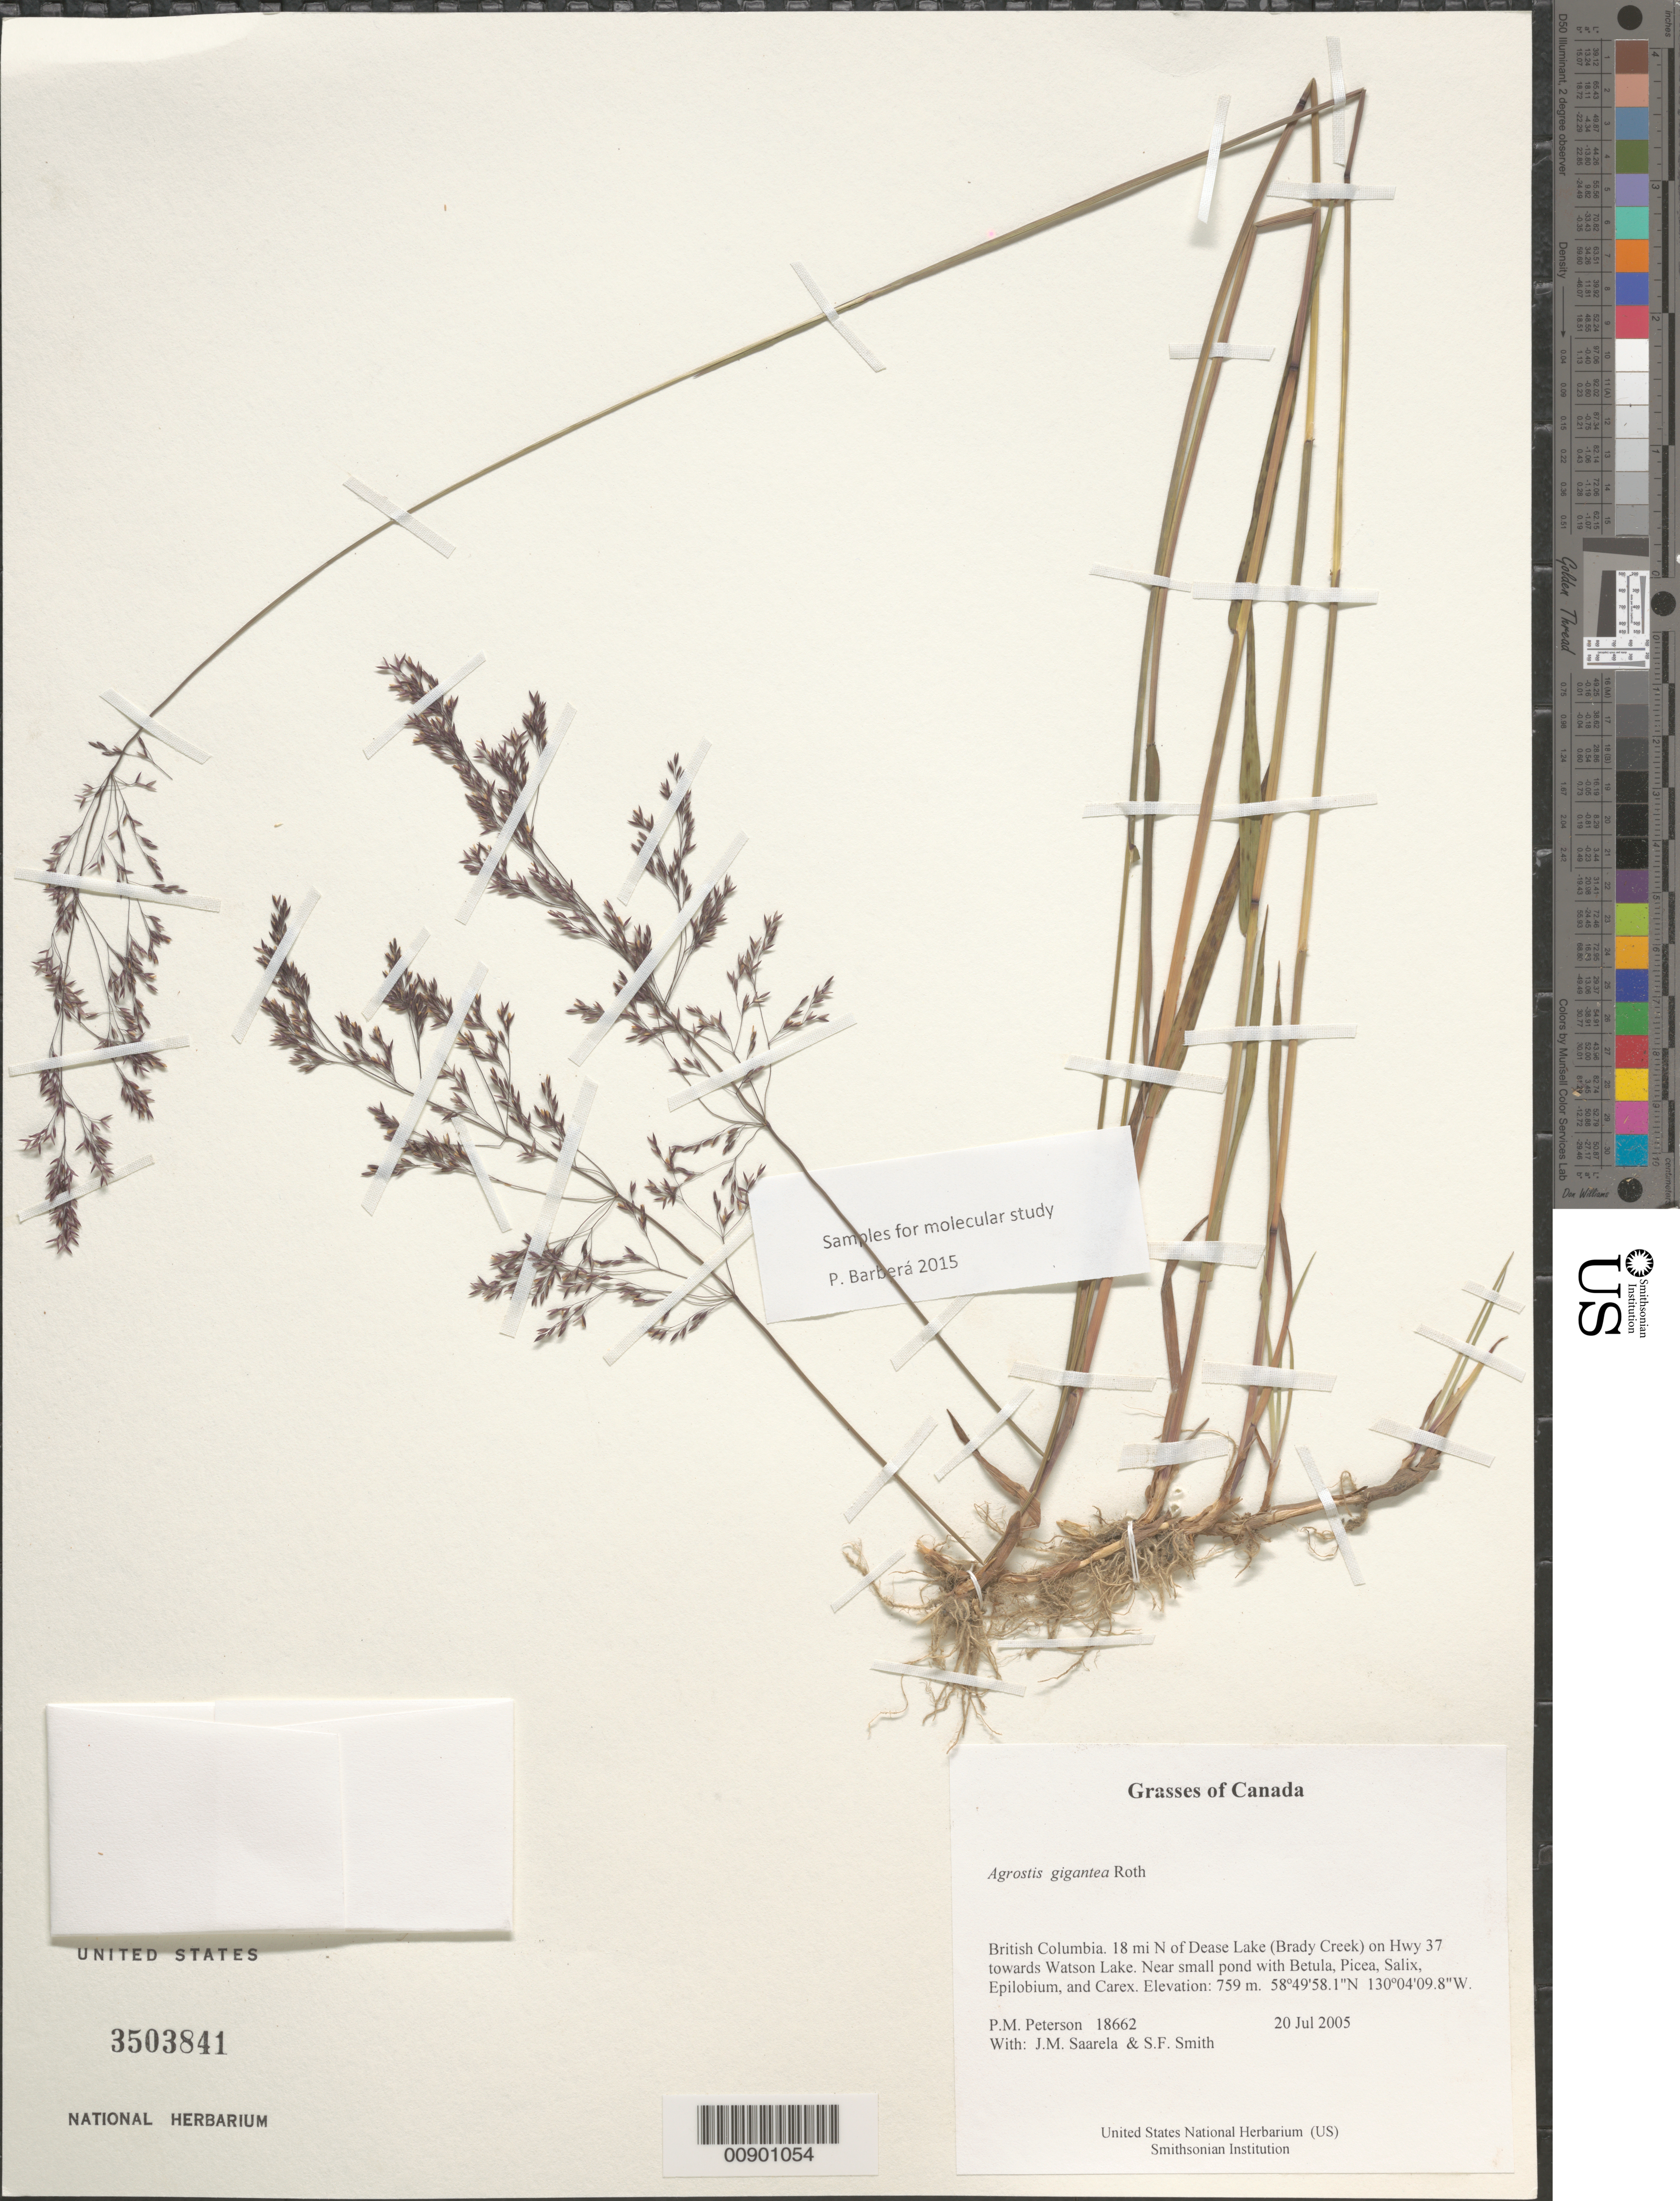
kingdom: Plantae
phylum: Tracheophyta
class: Liliopsida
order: Poales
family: Poaceae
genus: Agrostis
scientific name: Agrostis gigantea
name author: Roth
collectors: P. M. Peterson, J. Saarela & S.F. Smith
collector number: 18662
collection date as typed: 20 Jul 2004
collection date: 2004-07-20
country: Canada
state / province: British Columbia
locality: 18 mi N of Dease Lake (Brady Creek) on Hwy 37 towards Watson Lake. Near small pond with Betula, Picea, Salix, Epilobium, and Carex.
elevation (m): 759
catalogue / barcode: US 3503841